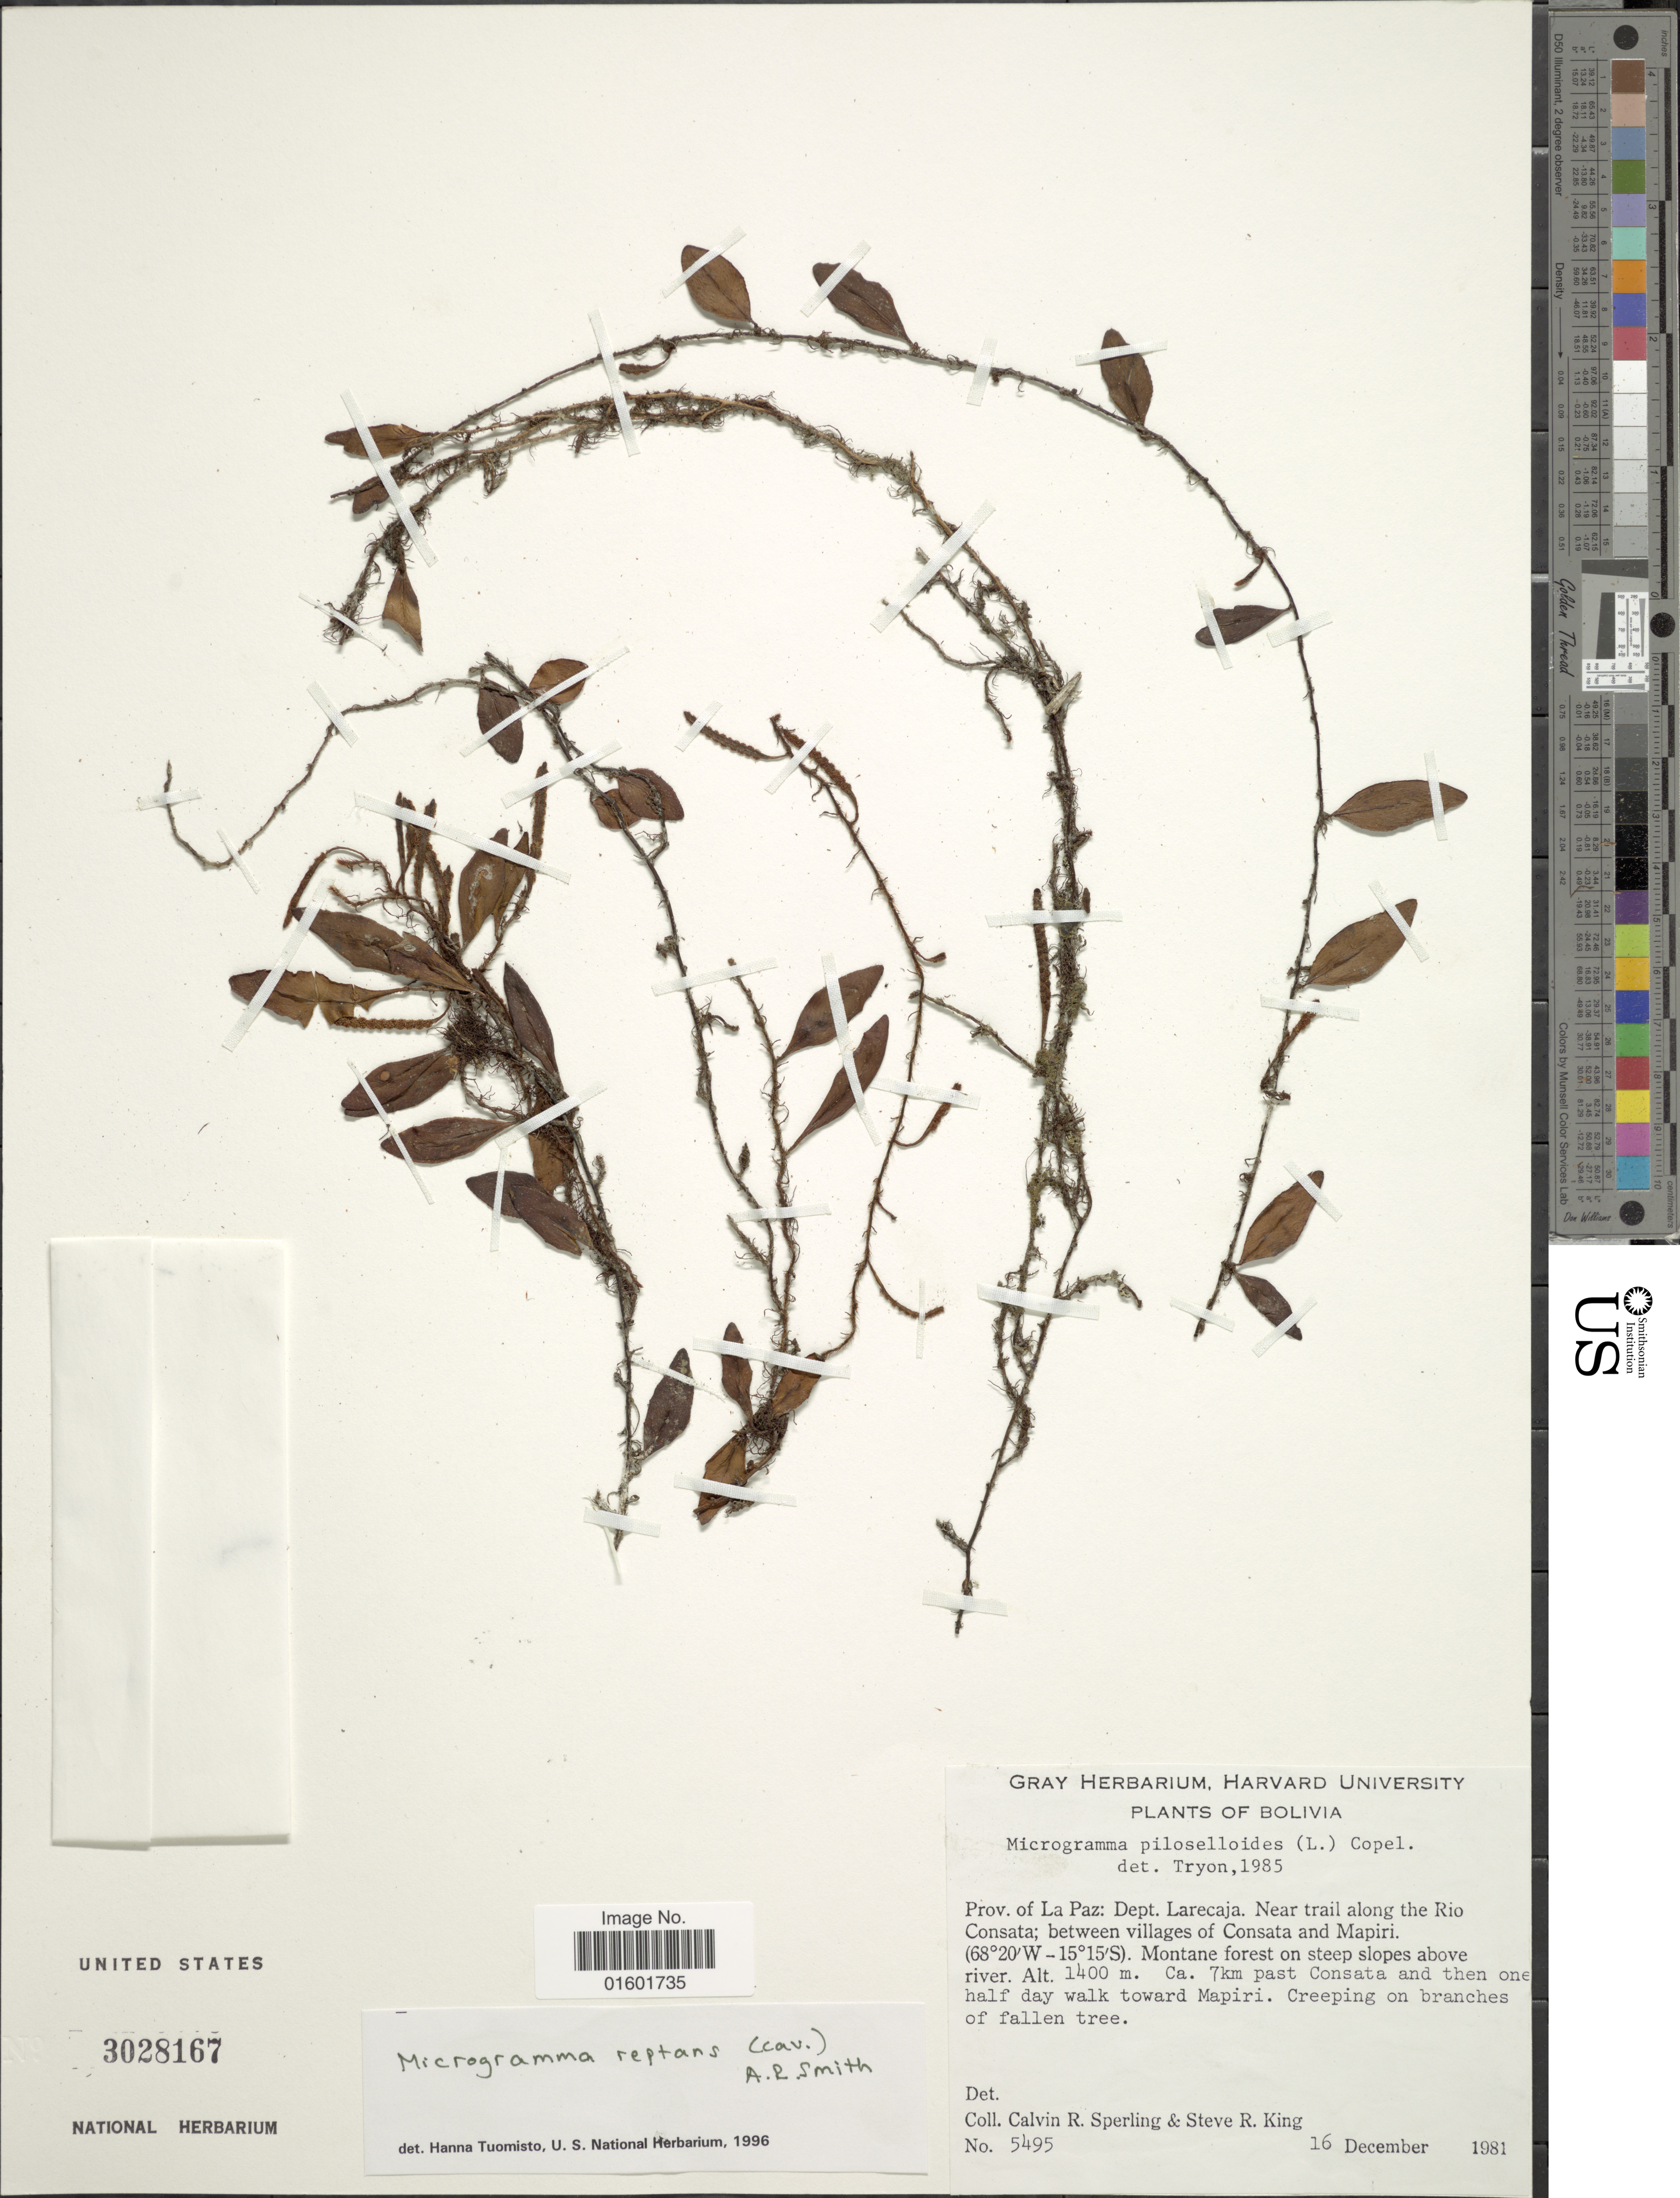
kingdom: Plantae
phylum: Tracheophyta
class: Polypodiopsida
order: Polypodiales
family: Polypodiaceae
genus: Microgramma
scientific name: Microgramma reptans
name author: (Cav.) A.R. Sm.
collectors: C. R. Sperling & S. R. King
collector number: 5495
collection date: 1981-12-16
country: Bolivia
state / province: La Paz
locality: Dept. Larecaja. Near trail along the Rio Consata; between villages of Consata and Mapiri. Montane forest on steep slopes above river. Ca. 7 km past Consata and then one half day walk toward Mapiri.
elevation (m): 1400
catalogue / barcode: US 3028167